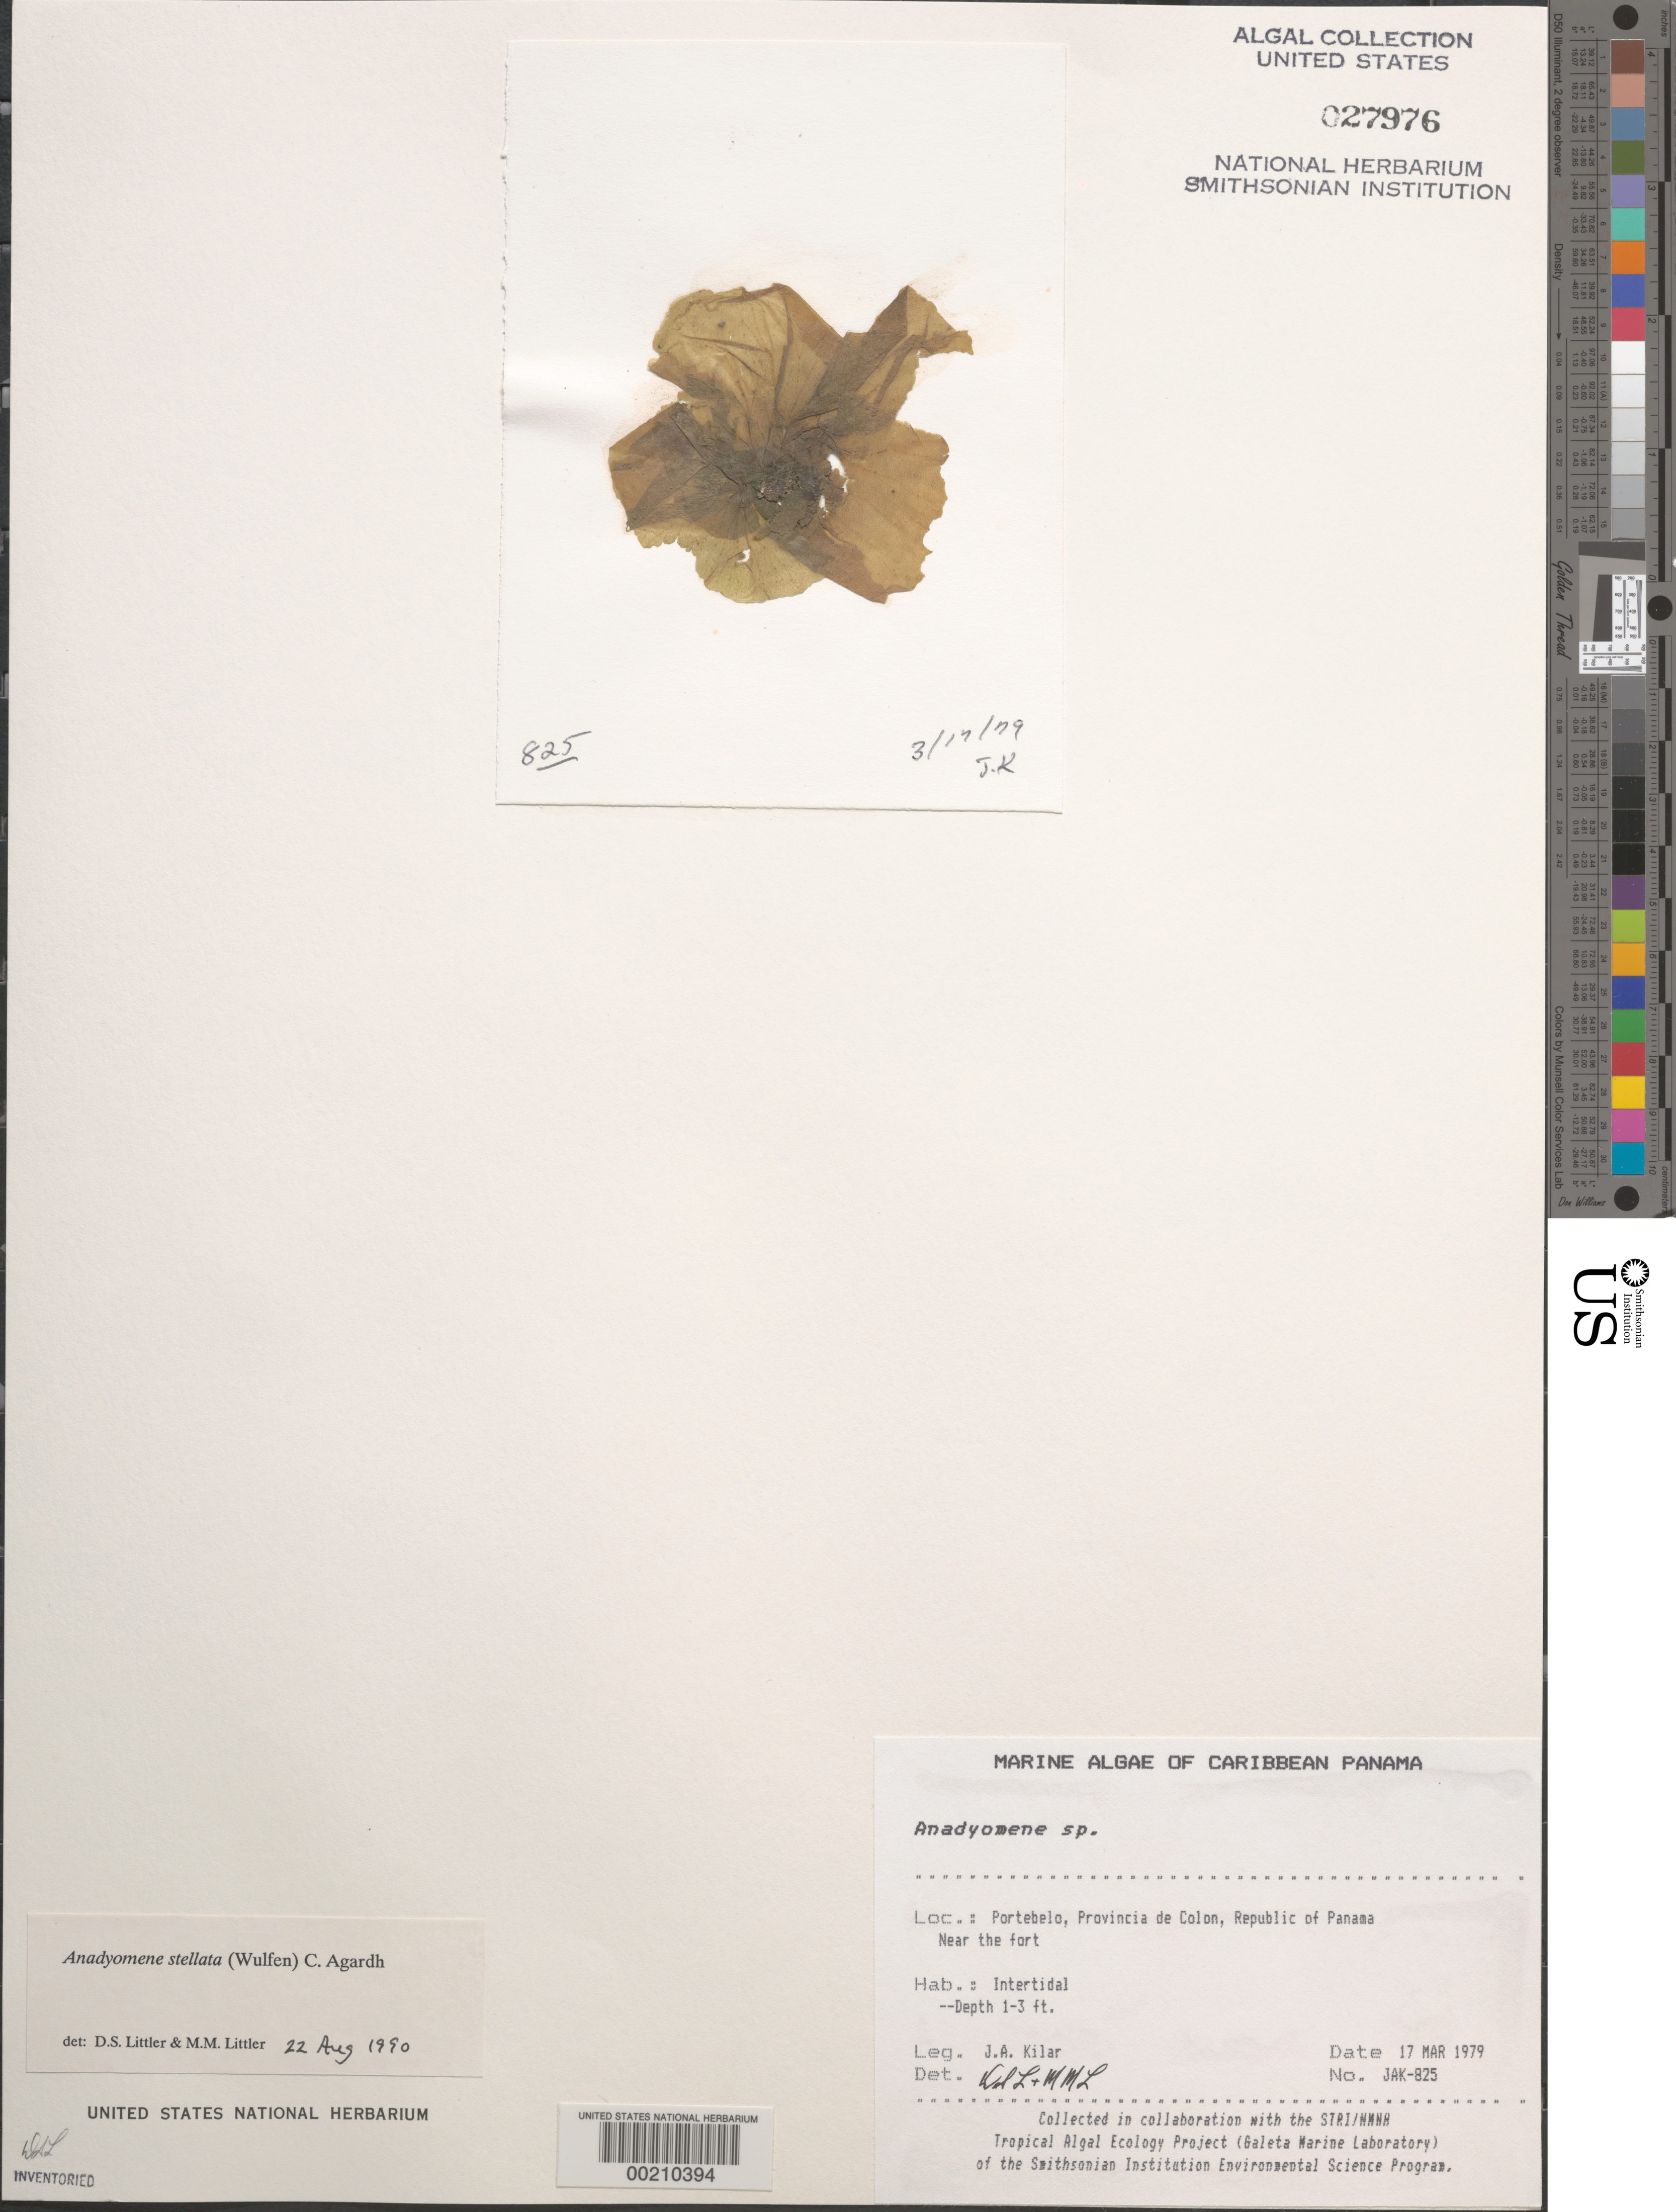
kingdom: Plantae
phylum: Chlorophyta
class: Ulvophyceae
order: Cladophorales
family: Anadyomenaceae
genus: Anadyomene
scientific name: Anadyomene stellata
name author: (Wulfen) C. Agardh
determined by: Littler, D. S.; Littler, M. M.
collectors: J. A. Kilar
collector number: JAK-825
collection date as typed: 17 Mar 1979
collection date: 1979-03-17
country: Panama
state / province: Colón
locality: Portebelo, near the Fort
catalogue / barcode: US 27976